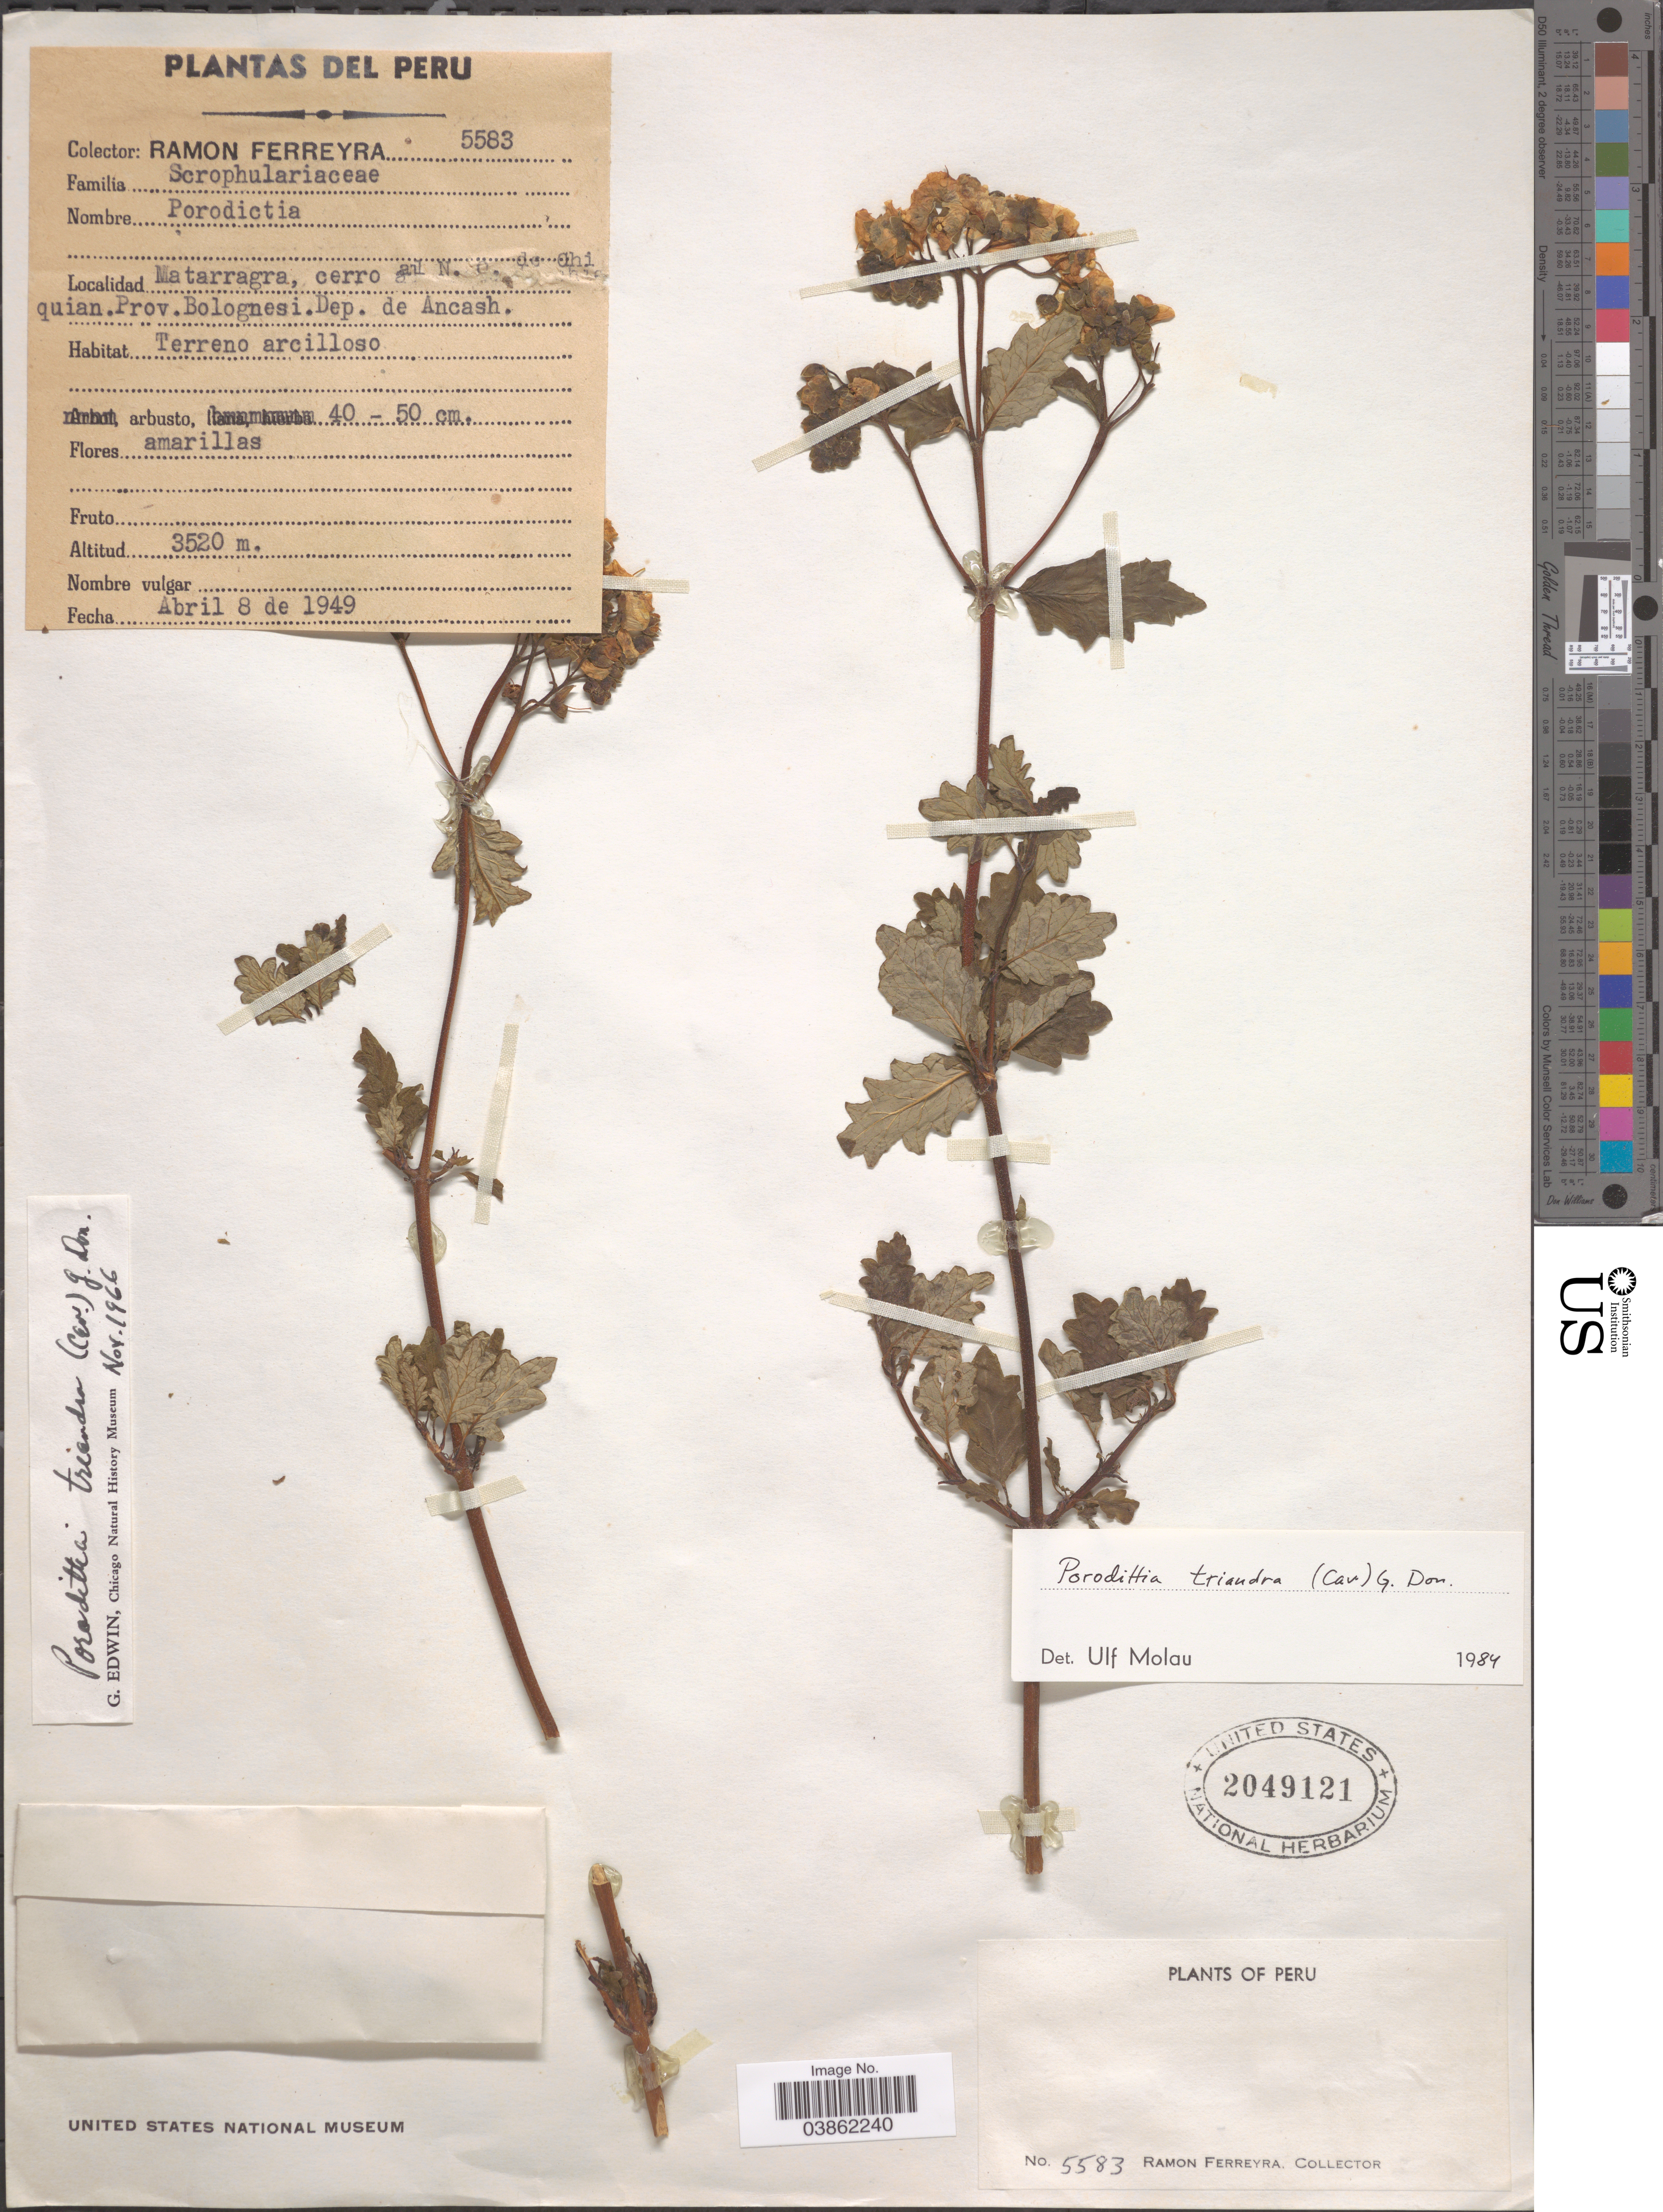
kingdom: Plantae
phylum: Tracheophyta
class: Magnoliopsida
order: Lamiales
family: Calceolariaceae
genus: Porodittia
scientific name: Porodittia triandra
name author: G. Don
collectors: R. A. Ferreyra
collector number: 5583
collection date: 1949-04-08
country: Peru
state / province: Ancash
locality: Matarragra, cerro al N. O. de Chiquian.Prov.Bolognesi.Dep. de Ancash.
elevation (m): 3520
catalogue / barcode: US 2049121